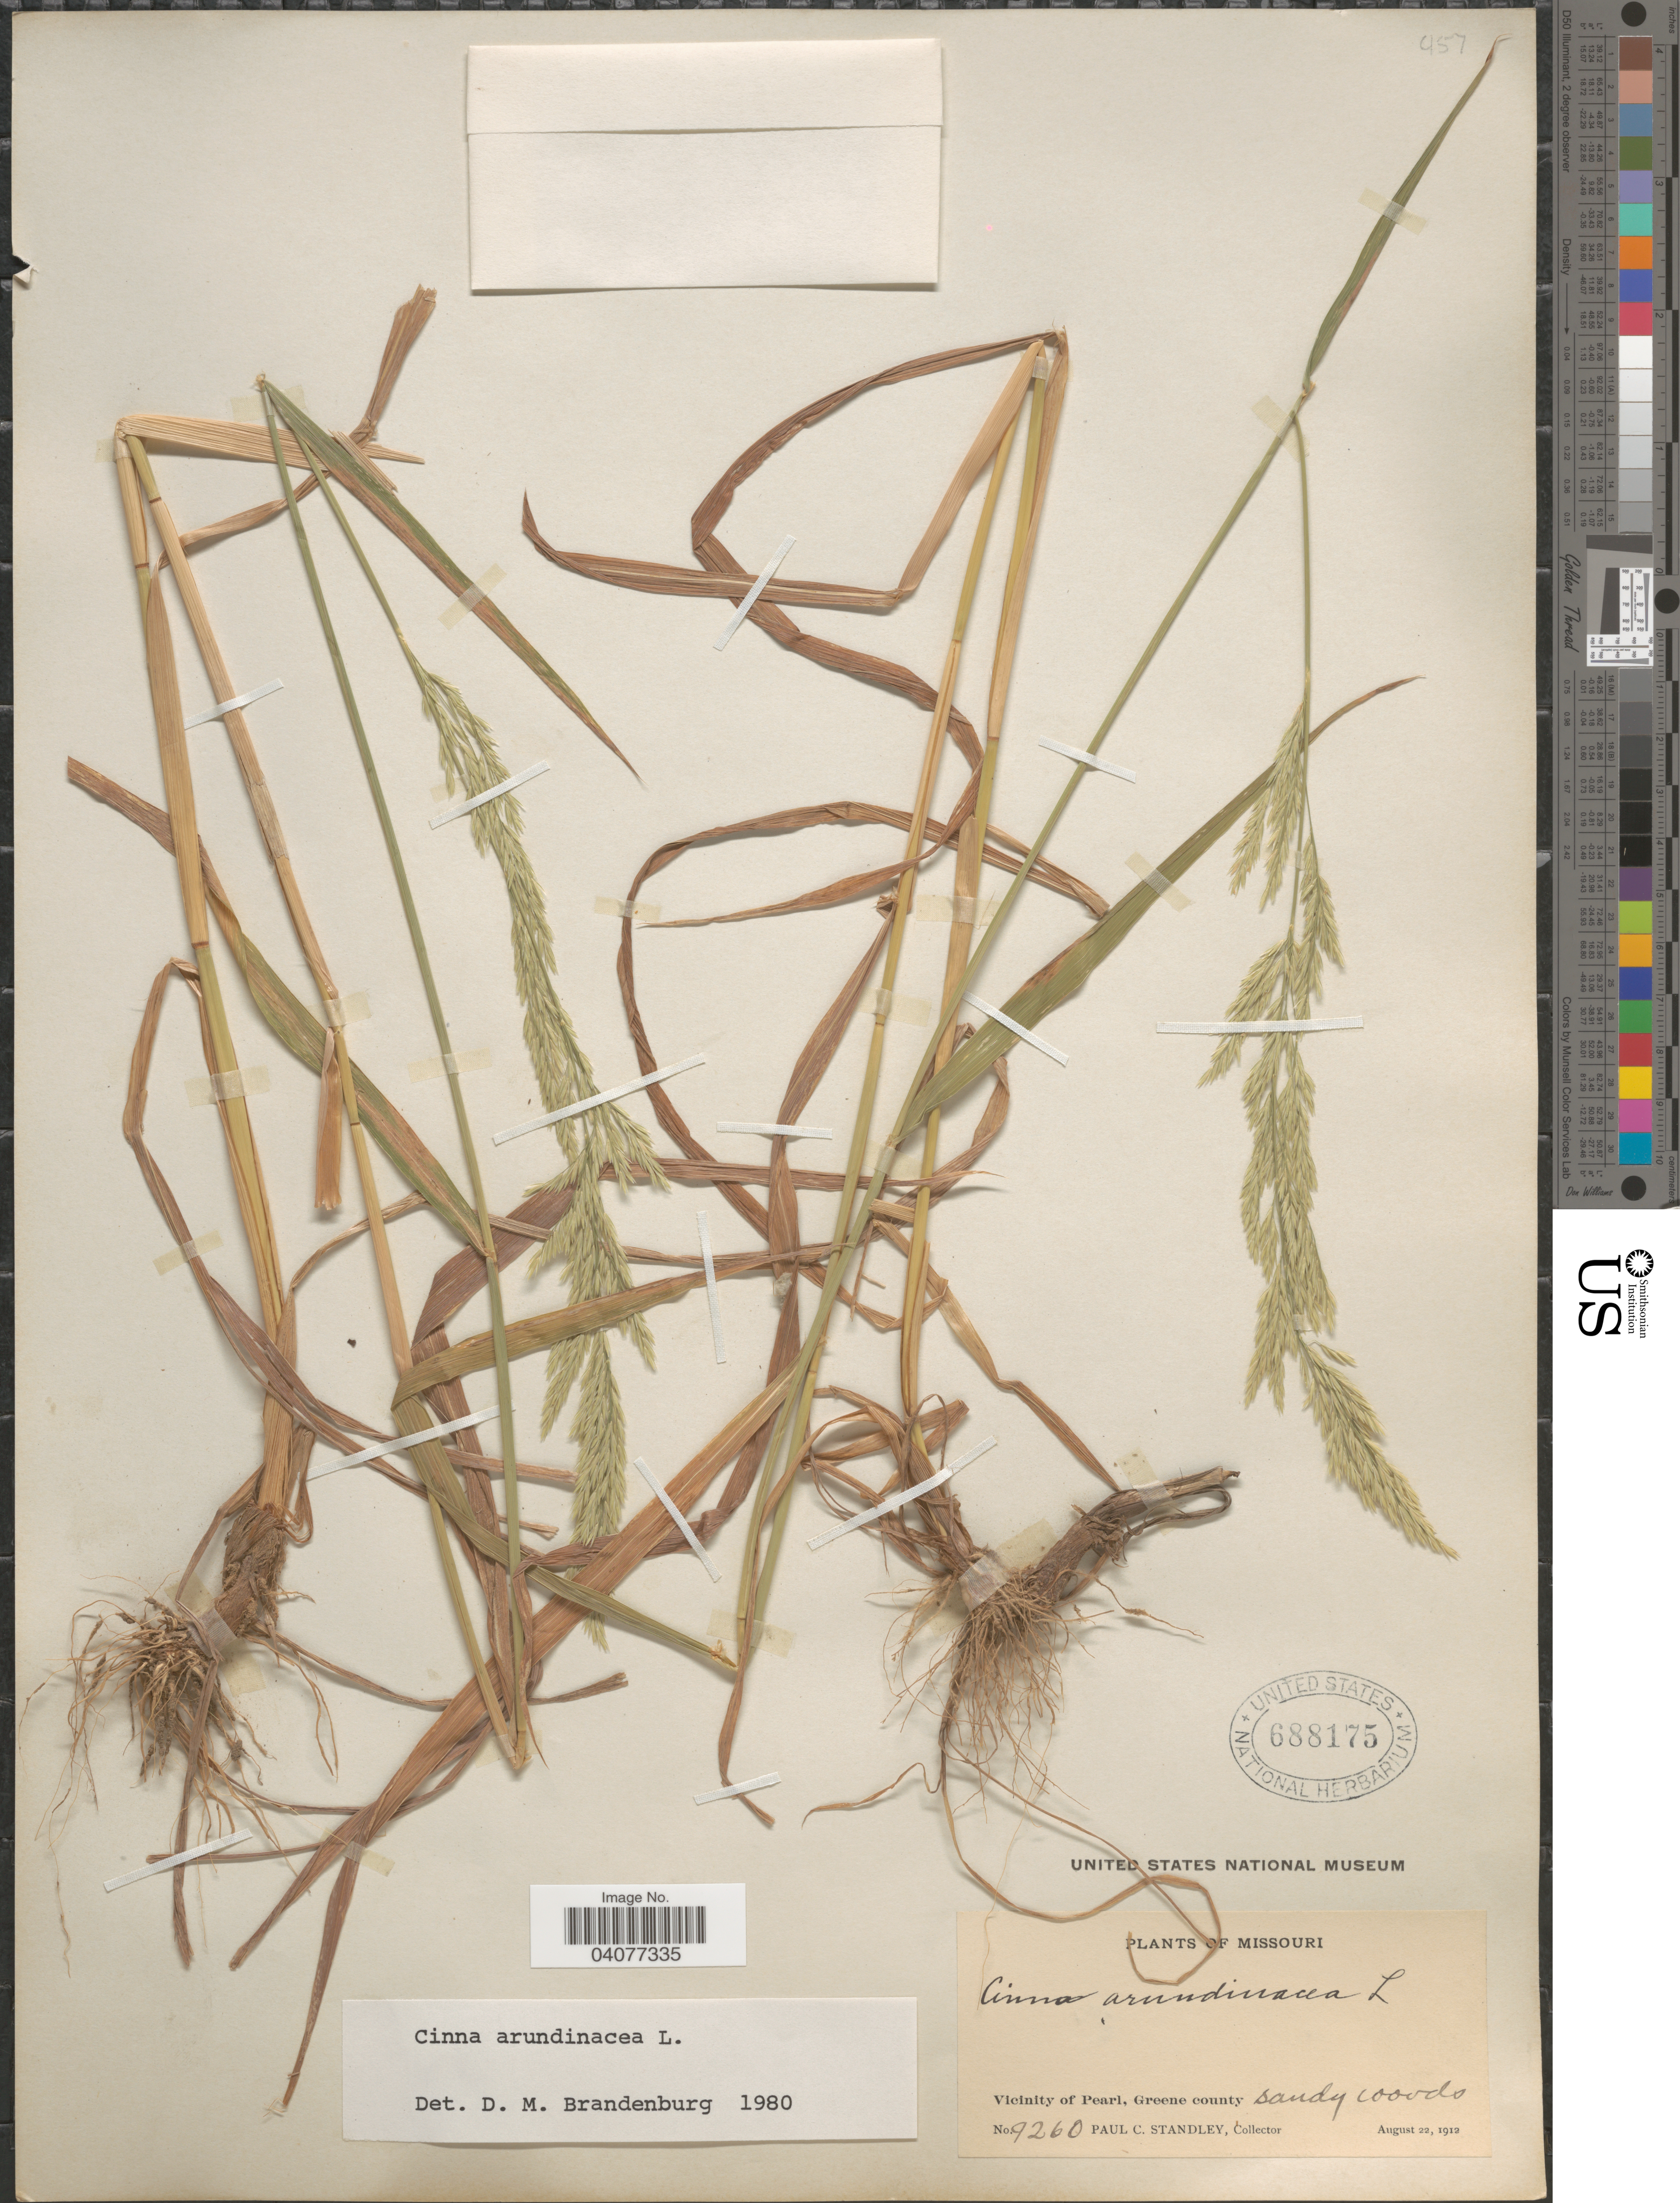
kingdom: Plantae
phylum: Tracheophyta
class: Liliopsida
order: Poales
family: Poaceae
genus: Cinna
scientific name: Cinna arundinacea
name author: L.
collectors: P. C. Standley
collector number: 9260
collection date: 1912-08-22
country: United States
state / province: Missouri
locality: Vicinity of Pearl, Greene county.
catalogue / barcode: US 688175